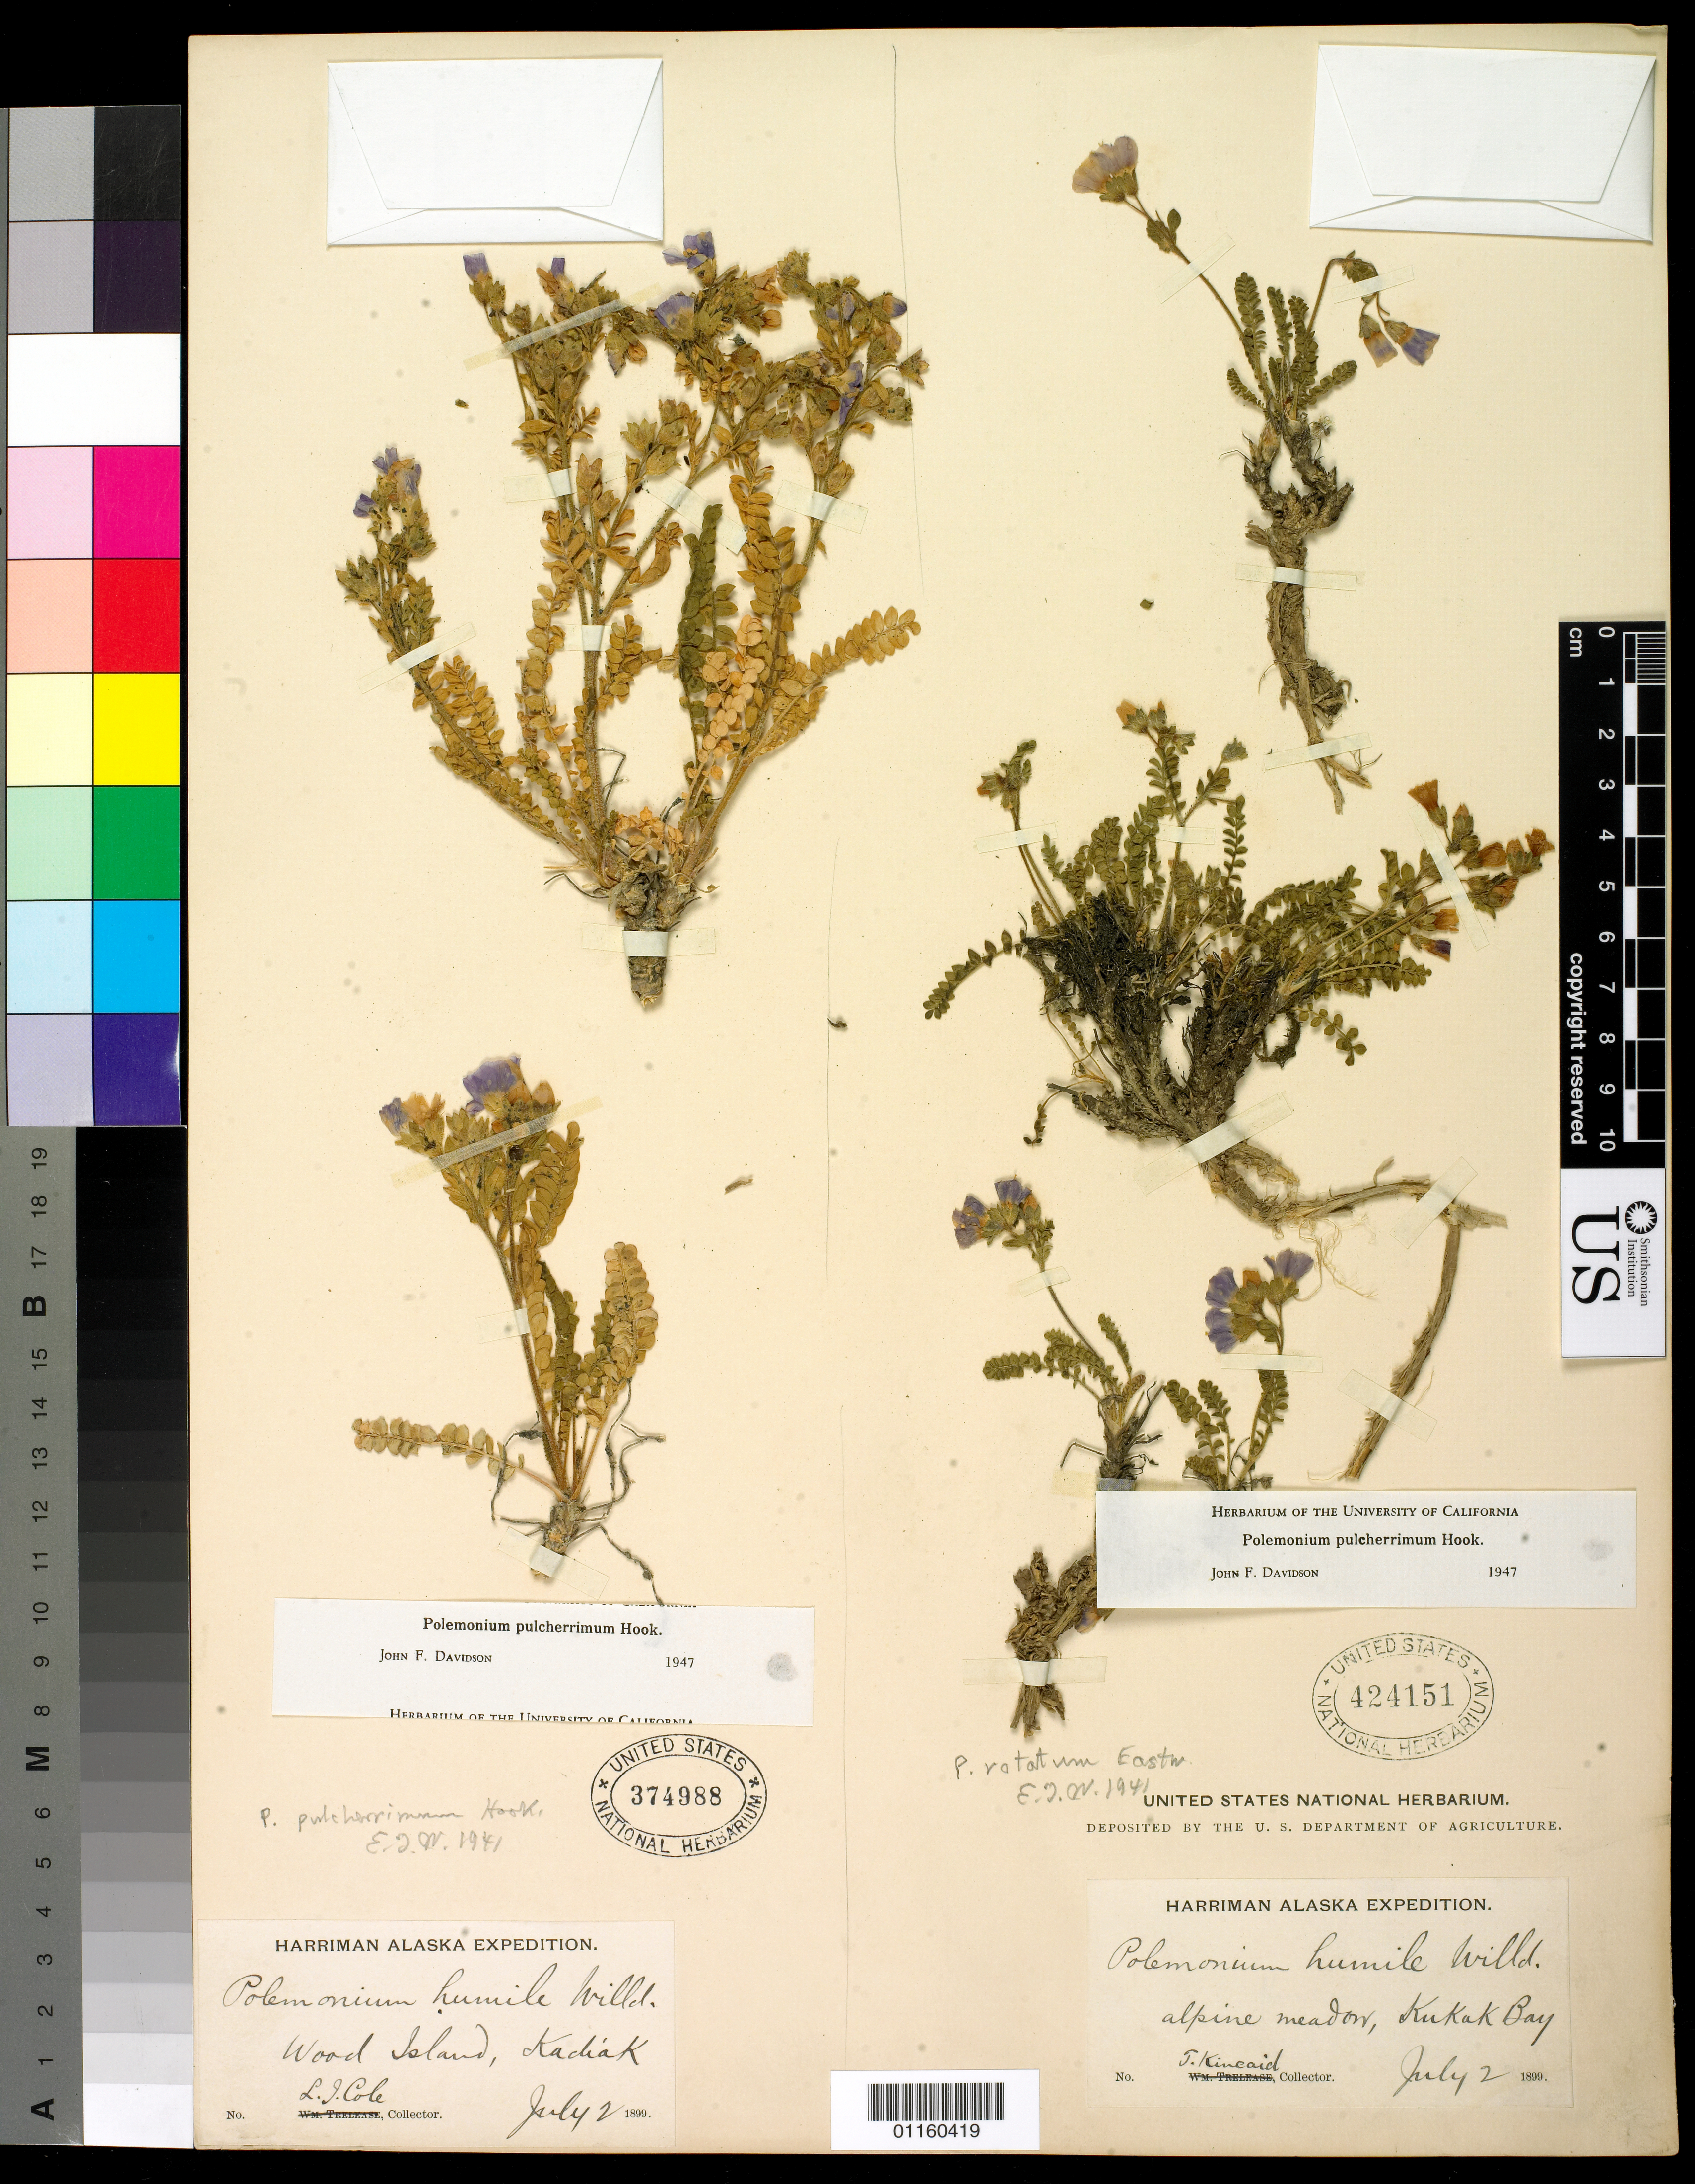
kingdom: Plantae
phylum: Tracheophyta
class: Magnoliopsida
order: Ericales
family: Polemoniaceae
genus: Polemonium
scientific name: Polemonium pulcherrimum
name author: Hook.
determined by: Davidson, J. F.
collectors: T. C. Kincaid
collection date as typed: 2 Jul 1899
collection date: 1899-07-02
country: United States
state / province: Alaska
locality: Kukak Bay, alpine meadow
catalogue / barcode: US 424151